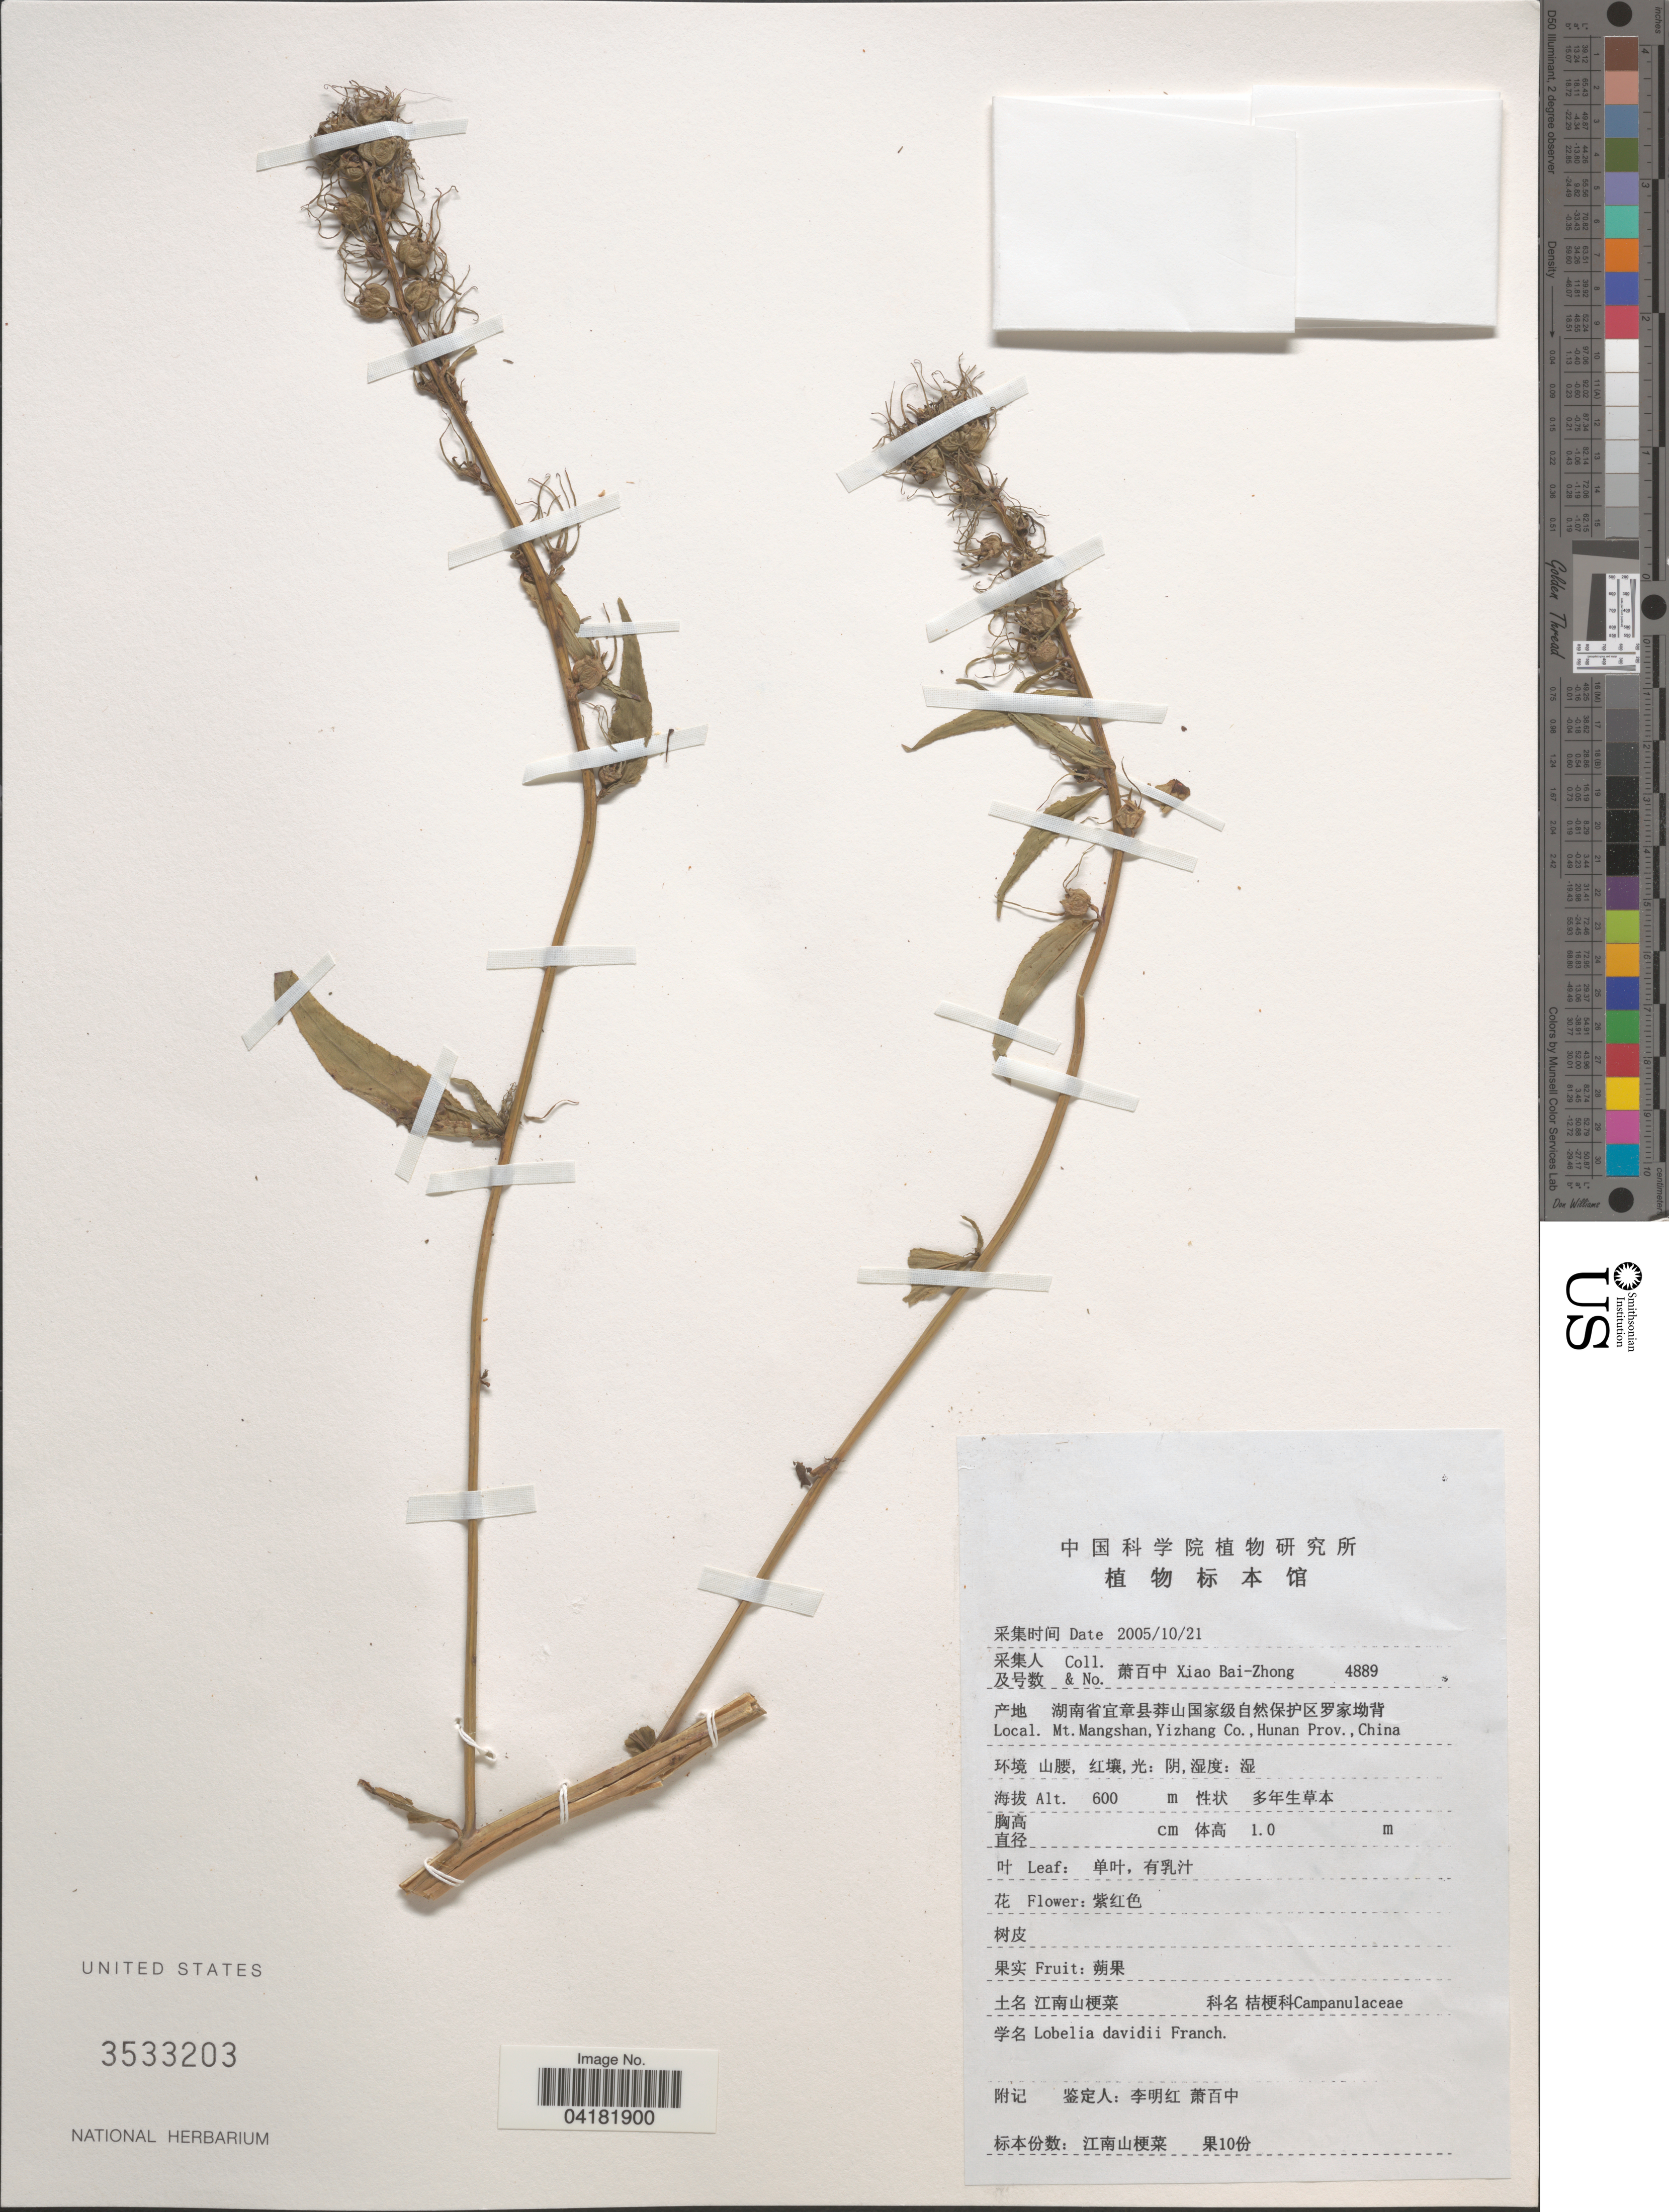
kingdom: Plantae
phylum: Tracheophyta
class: Magnoliopsida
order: Asterales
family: Campanulaceae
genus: Lobelia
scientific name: Lobelia davidii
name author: Franch.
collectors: B. Z. Xiao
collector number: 4889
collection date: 2005-10-21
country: China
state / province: Hunan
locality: Mt. Mangshan, Yizhang Co.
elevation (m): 600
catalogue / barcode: US 3533203